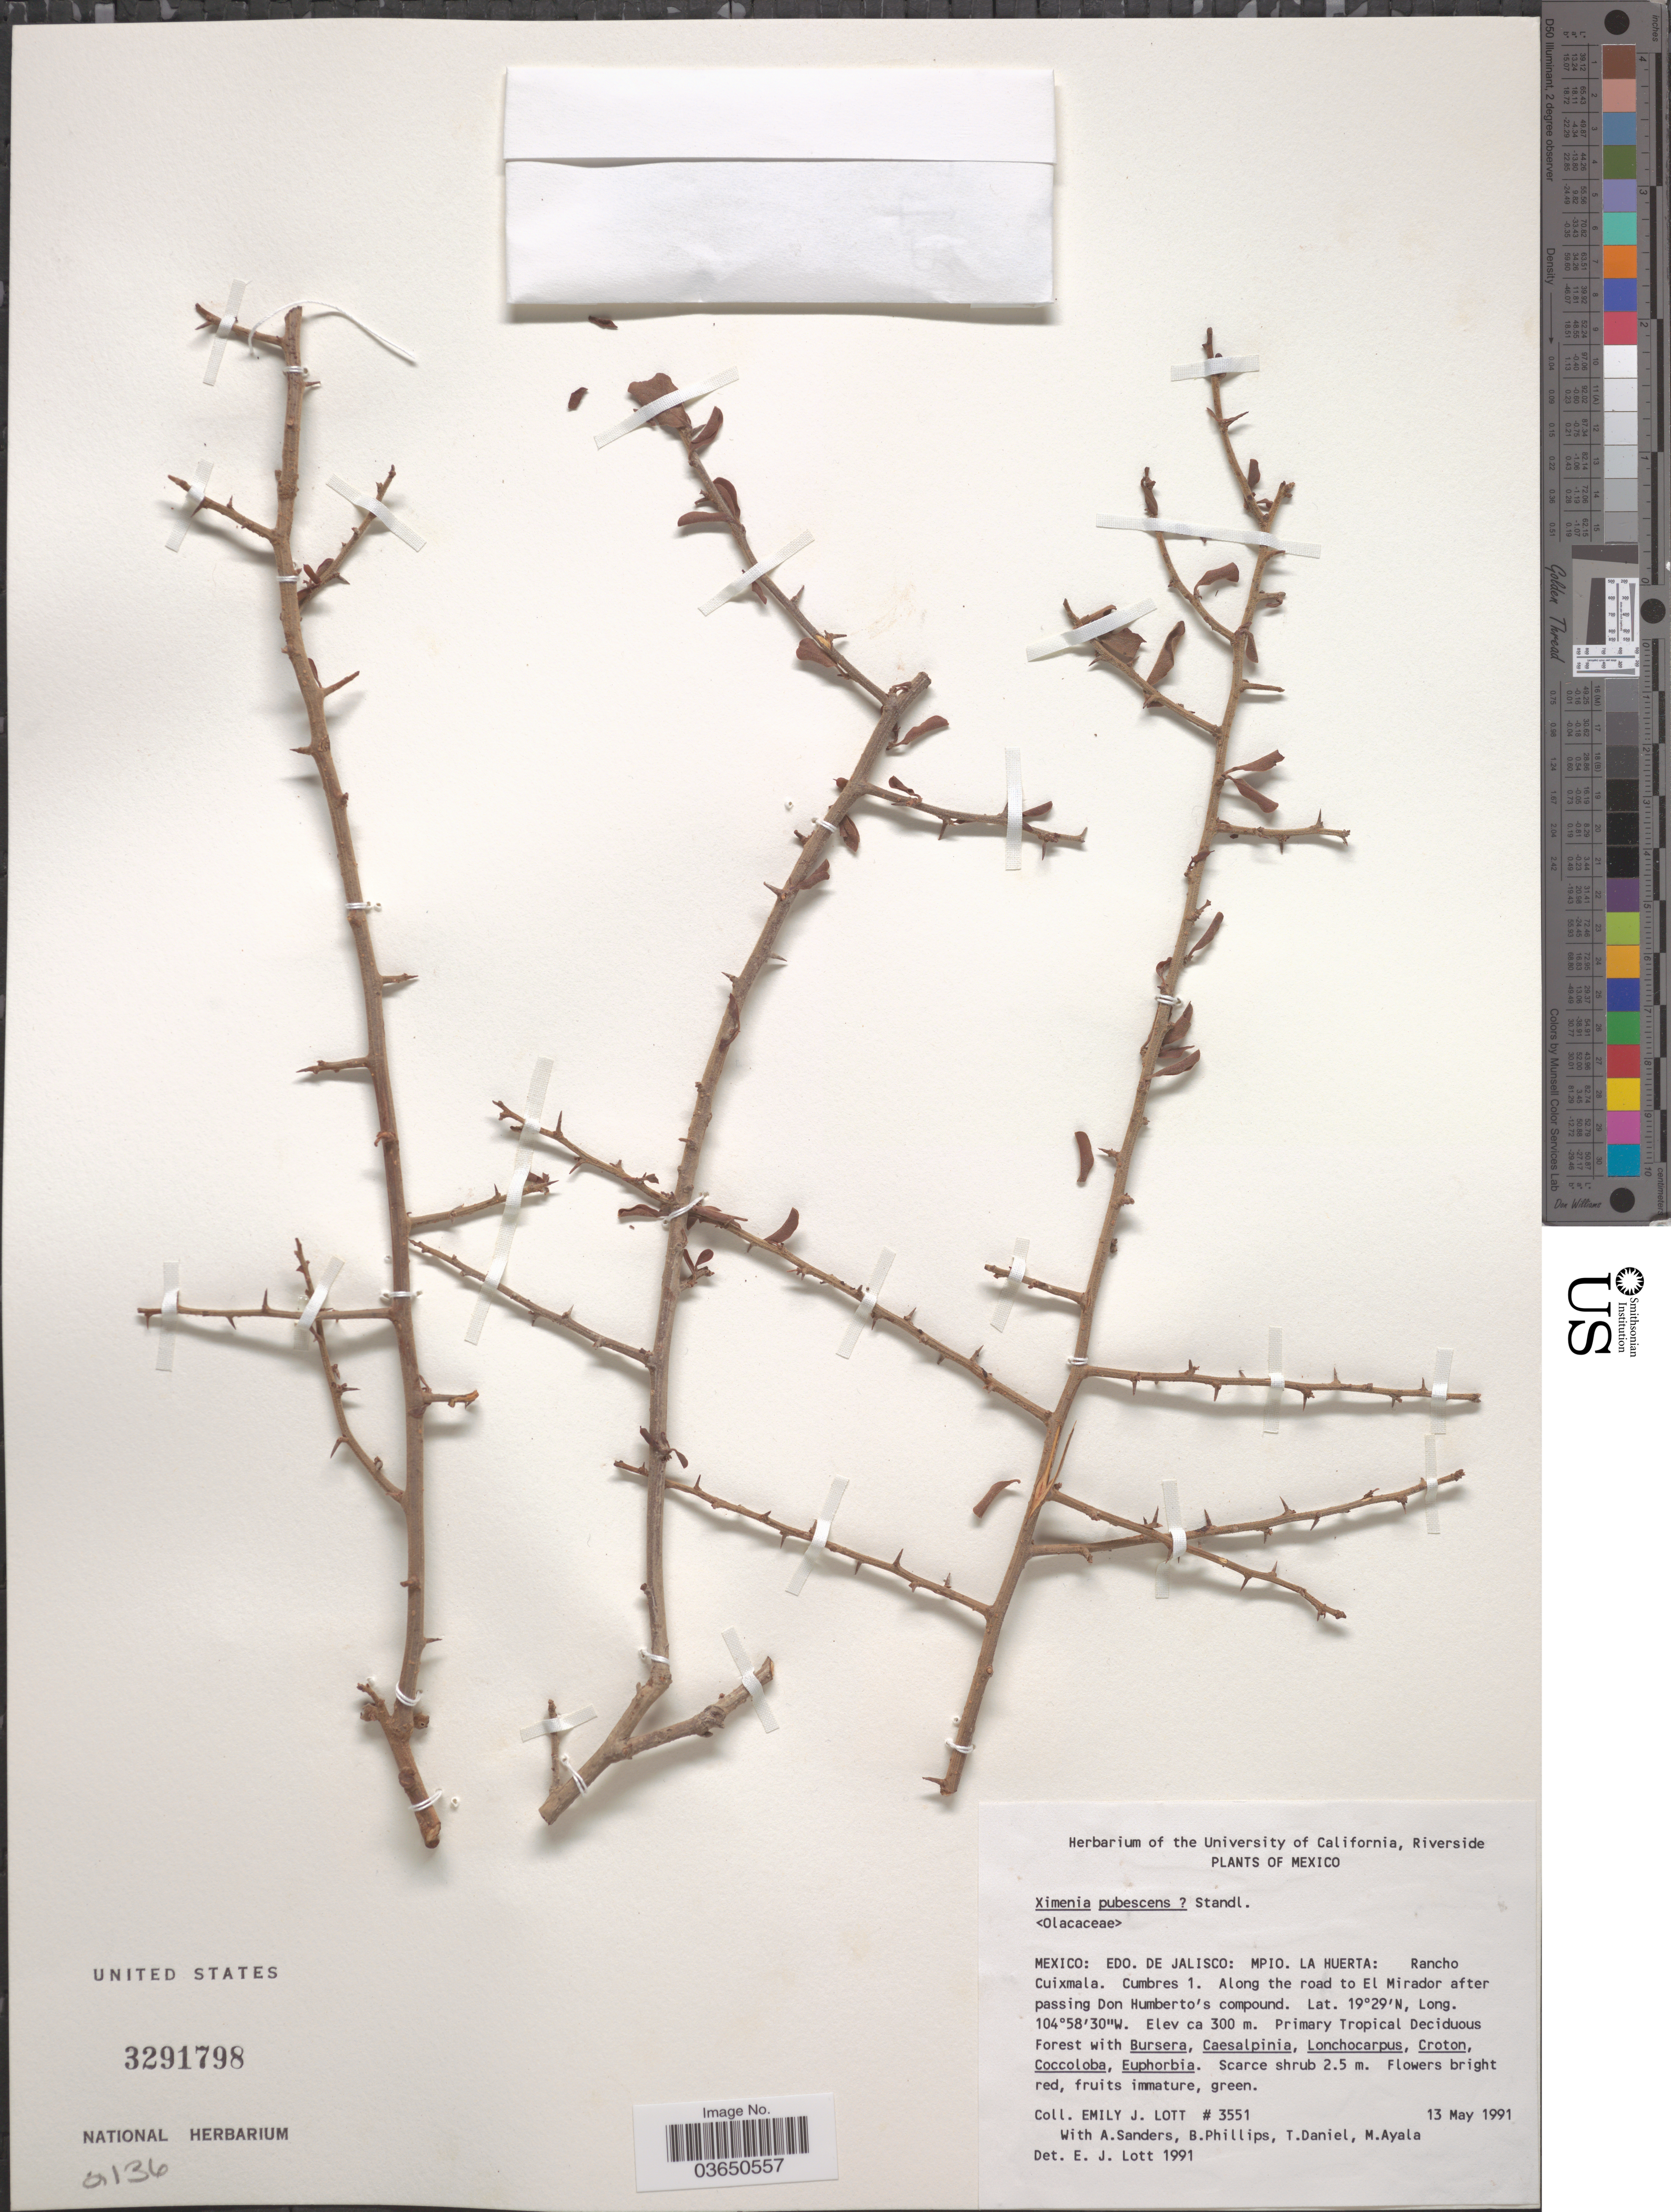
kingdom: Plantae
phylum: Tracheophyta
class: Magnoliopsida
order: Santalales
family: Ximeniaceae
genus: Ximenia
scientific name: Ximenia pubescens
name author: Standl.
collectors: E. J. Lott, A. Sanders, Phillips, B., T. Daniel & M. G. Ayala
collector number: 3551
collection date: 1991-05-13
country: Mexico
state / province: Jalisco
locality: Mpio. La Huerta: Rancho Cuixmala. Cumbres 1. Along the road to El Mirador after passing Don Humberto's compound.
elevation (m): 300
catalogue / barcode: US 3291798